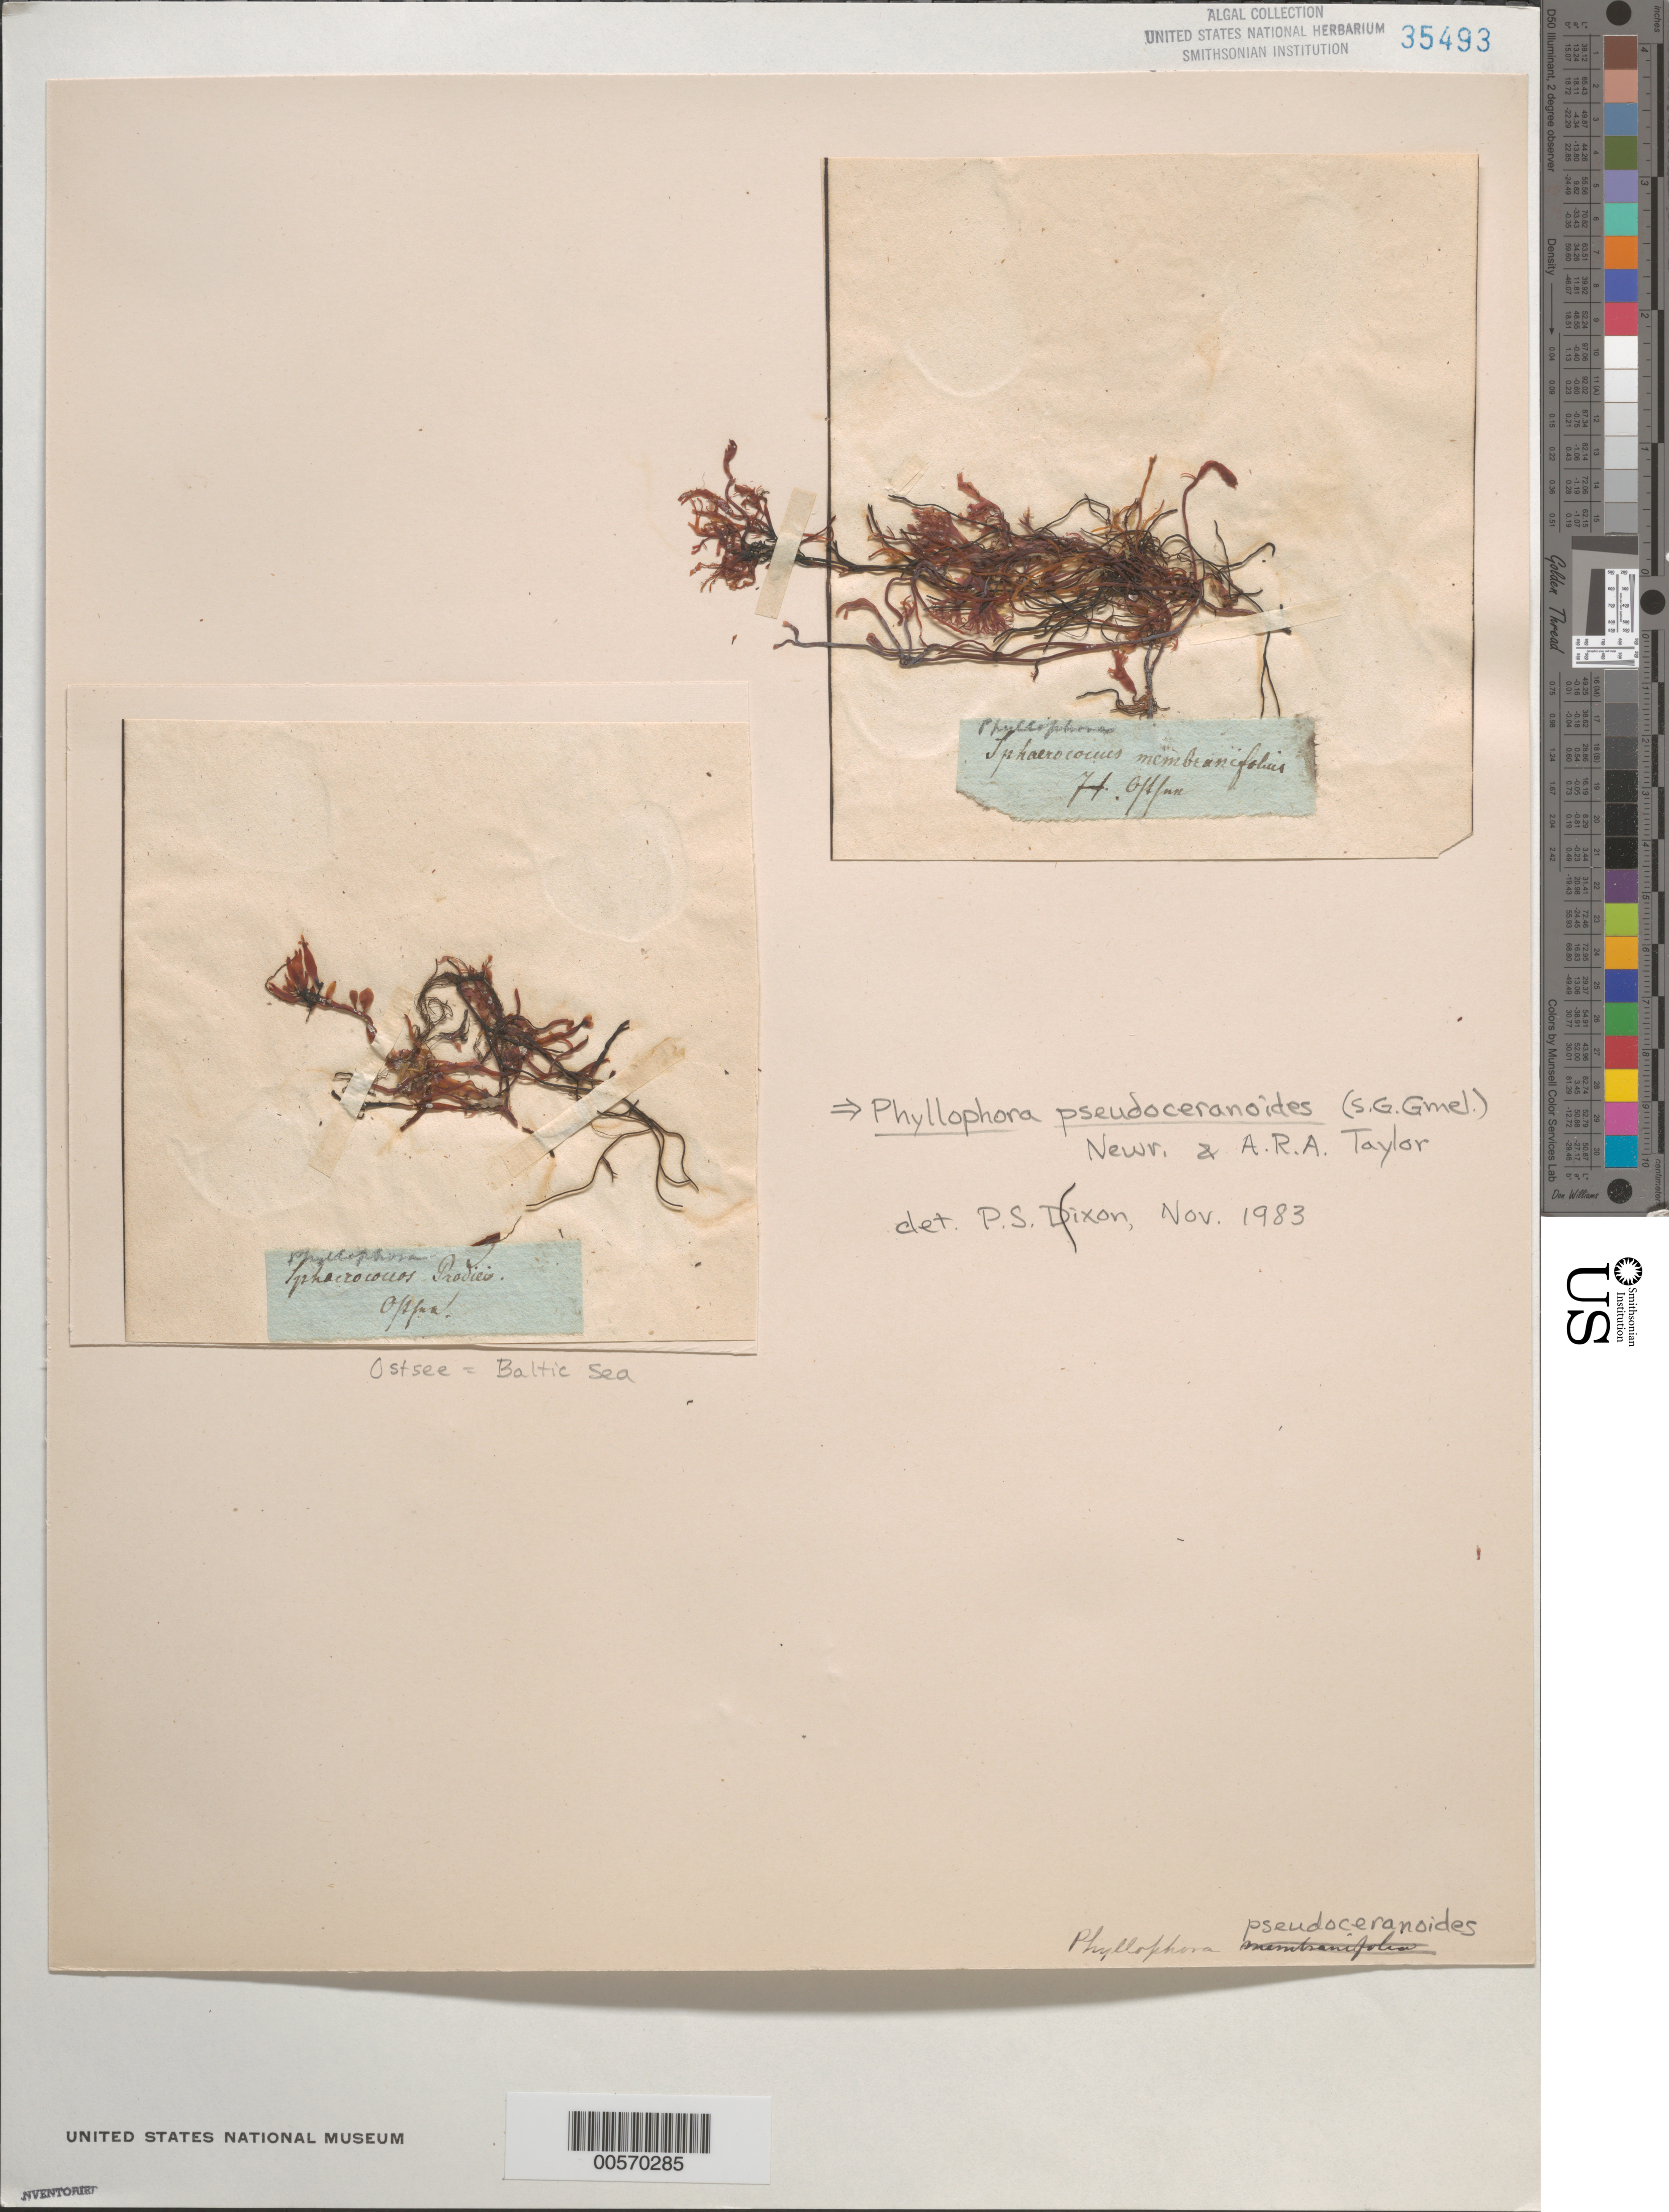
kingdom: Plantae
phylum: Rhodophyta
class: Florideophyceae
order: Gigartinales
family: Phyllophoraceae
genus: Phyllophora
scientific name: Phyllophora pseudoceranoides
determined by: Dixon, P. S.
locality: Baltic Sea (Ostsee)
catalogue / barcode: US 35493